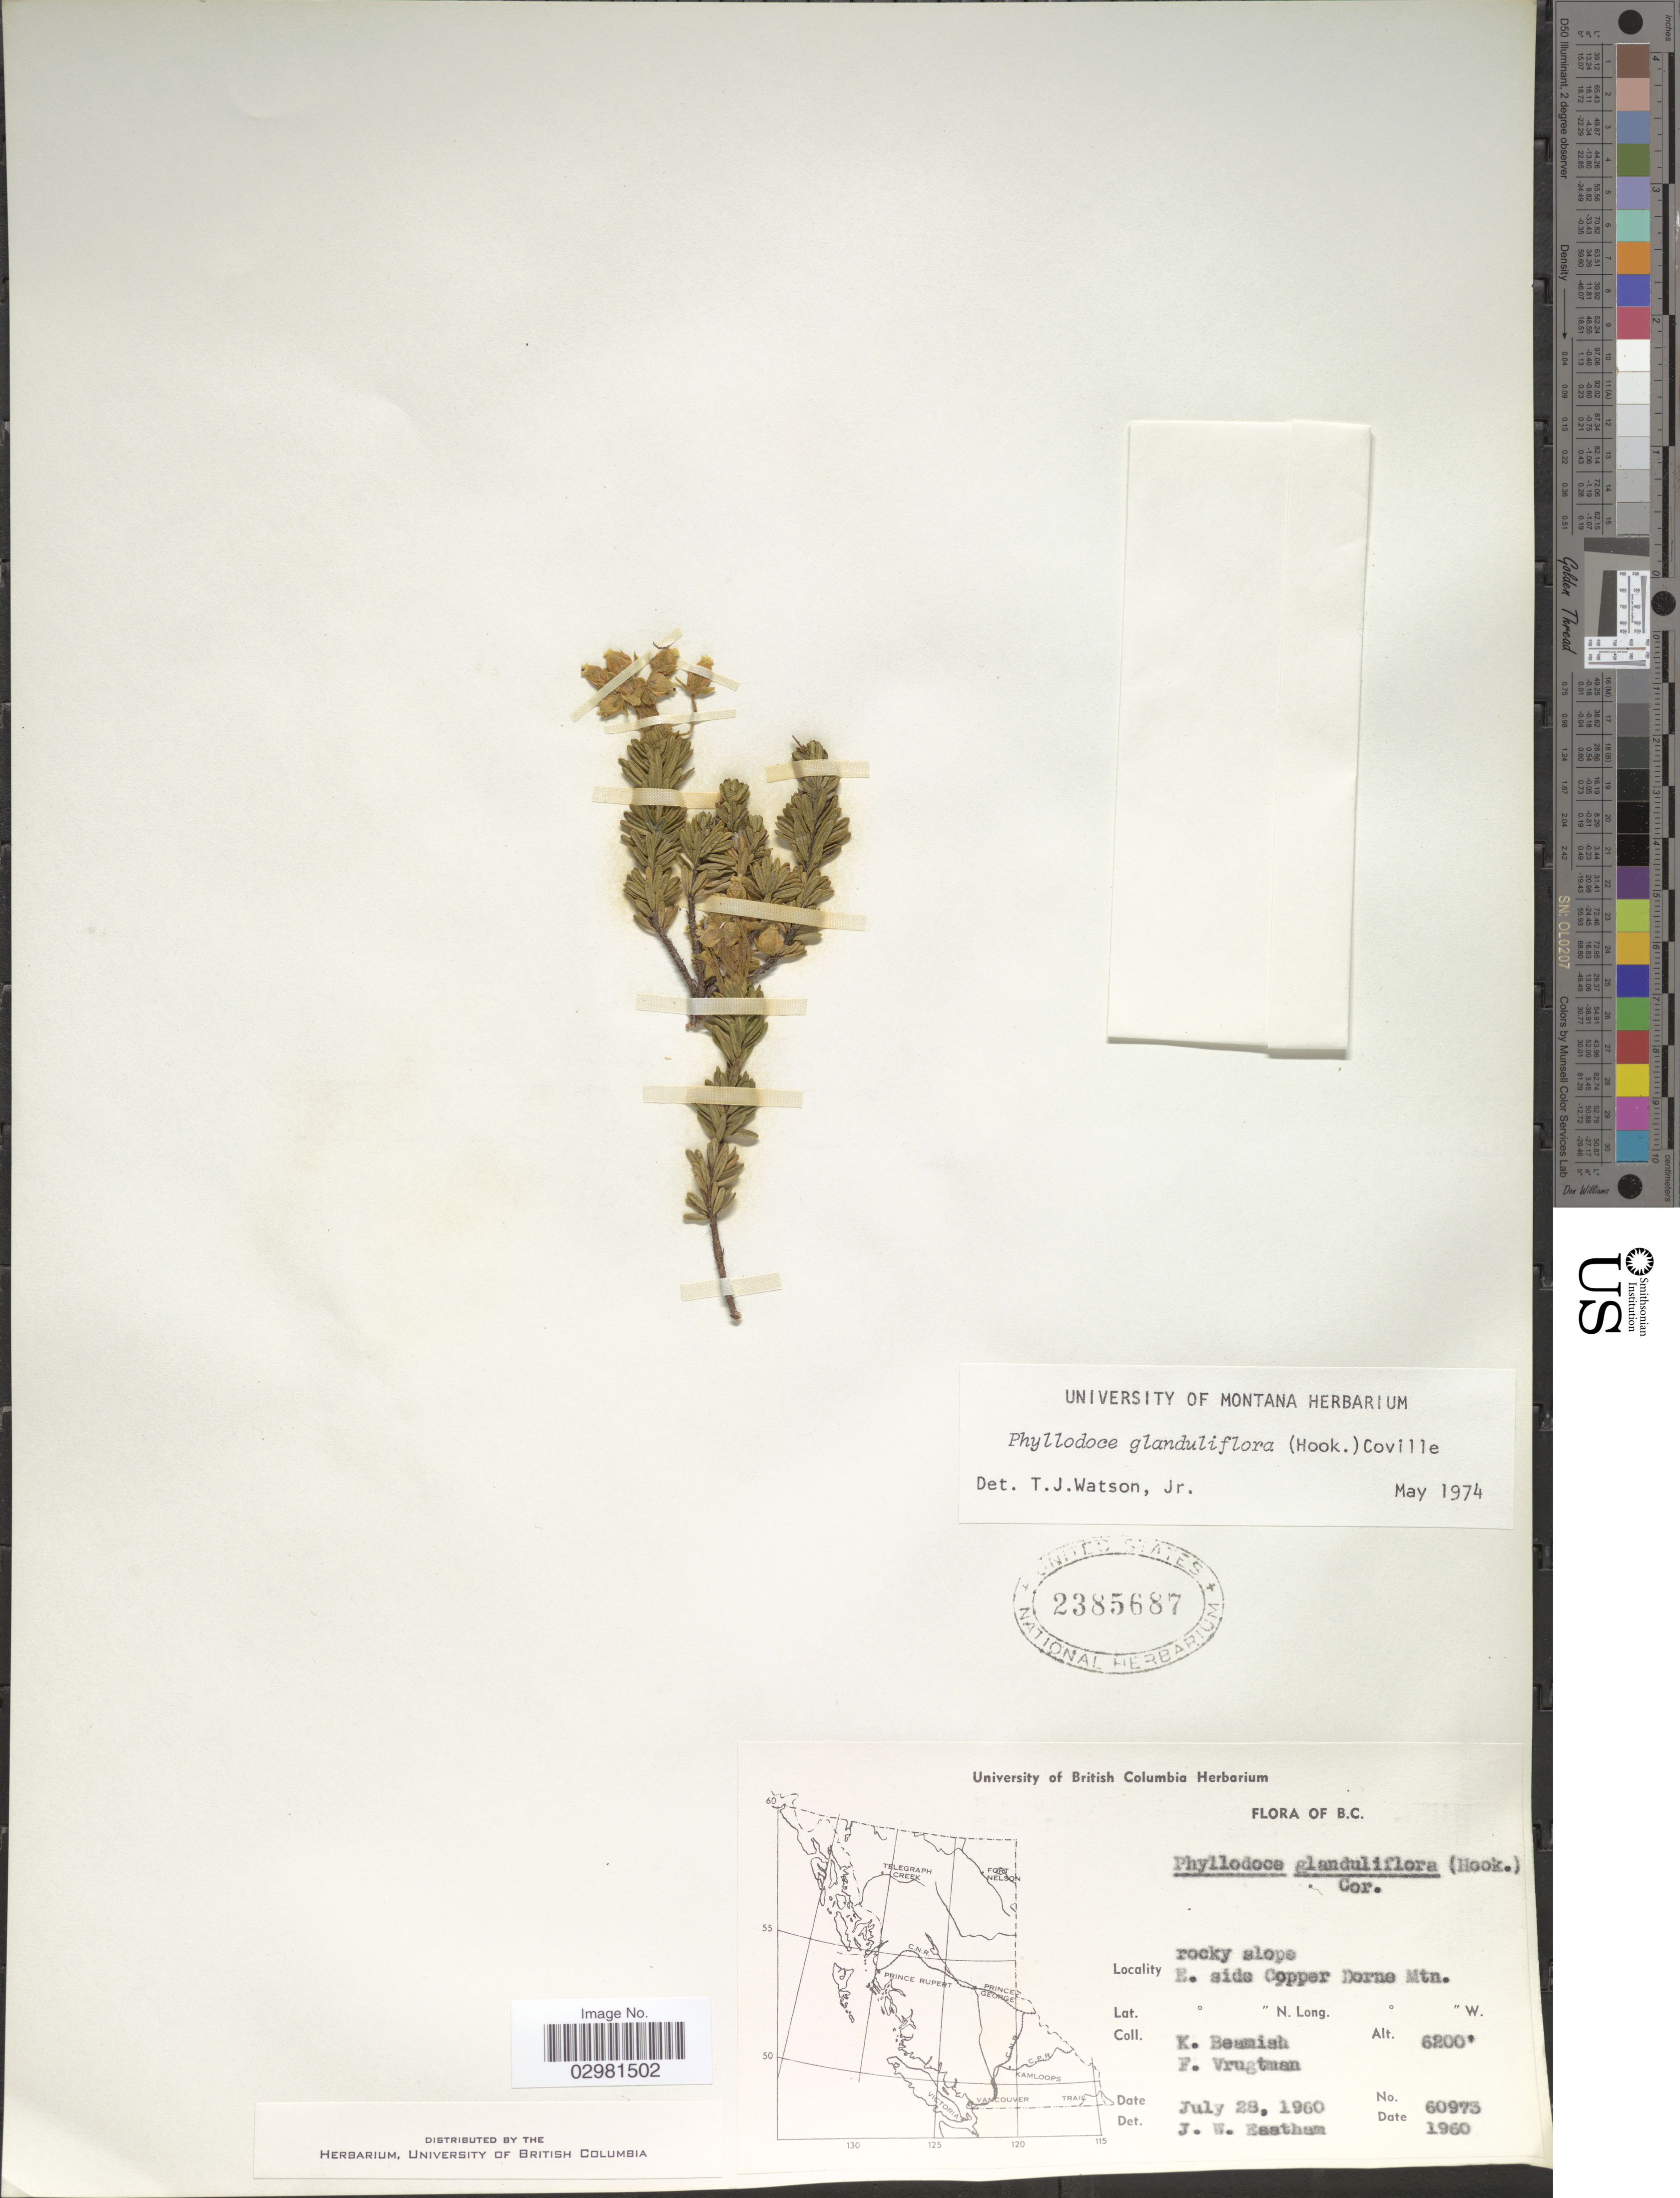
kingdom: Plantae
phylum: Tracheophyta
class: Magnoliopsida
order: Ericales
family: Ericaceae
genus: Phyllodoce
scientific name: Phyllodoce glanduliflora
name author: (Hook.) Coville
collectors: K. Beamish & F. Vrugtman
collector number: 60973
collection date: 1960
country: Canada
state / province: British Columbia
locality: E. side Copper Dorne Mtn.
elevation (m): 1890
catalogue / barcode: US 2385687